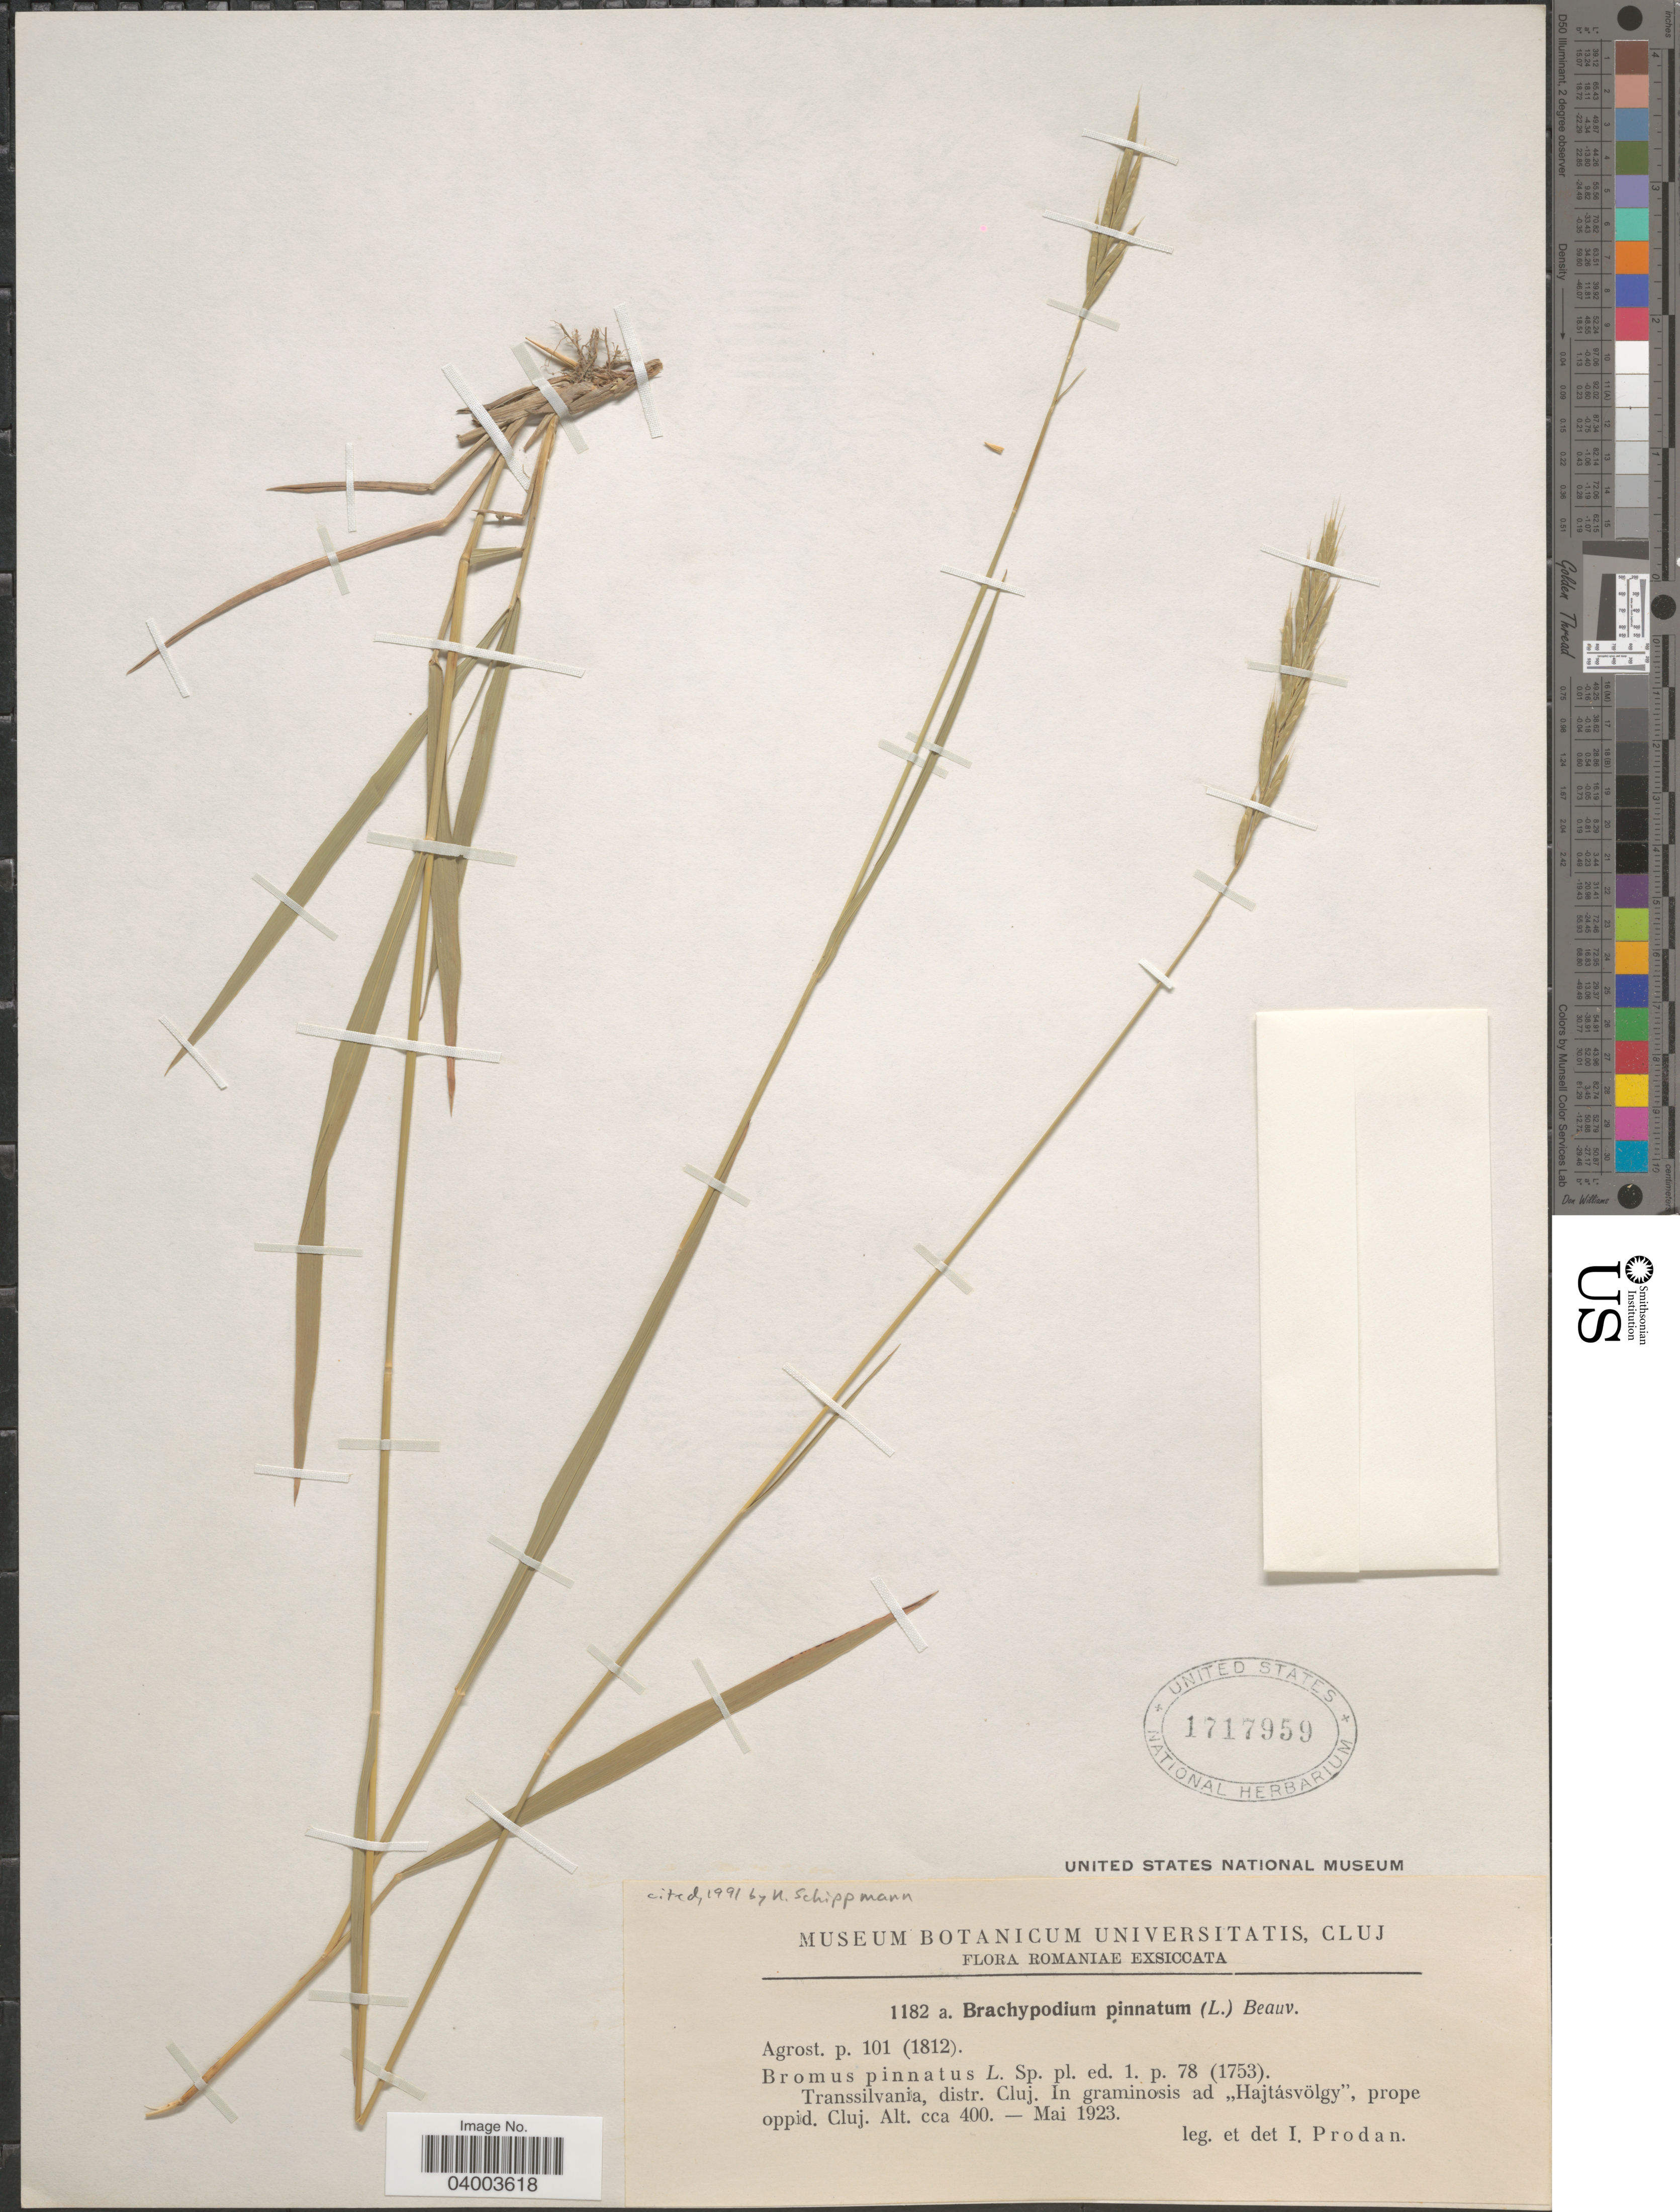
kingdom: Plantae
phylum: Tracheophyta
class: Liliopsida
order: Poales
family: Poaceae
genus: Brachypodium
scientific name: Brachypodium pinnatum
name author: (L.) P. Beauv.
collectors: I. Prodán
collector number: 1182a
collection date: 1923-05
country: Romania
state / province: Cluj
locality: Transsilvania, distr. Cluj. In graminosis ad "Hajtásvölgy", prope oppid. Cluj.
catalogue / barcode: US 1717959